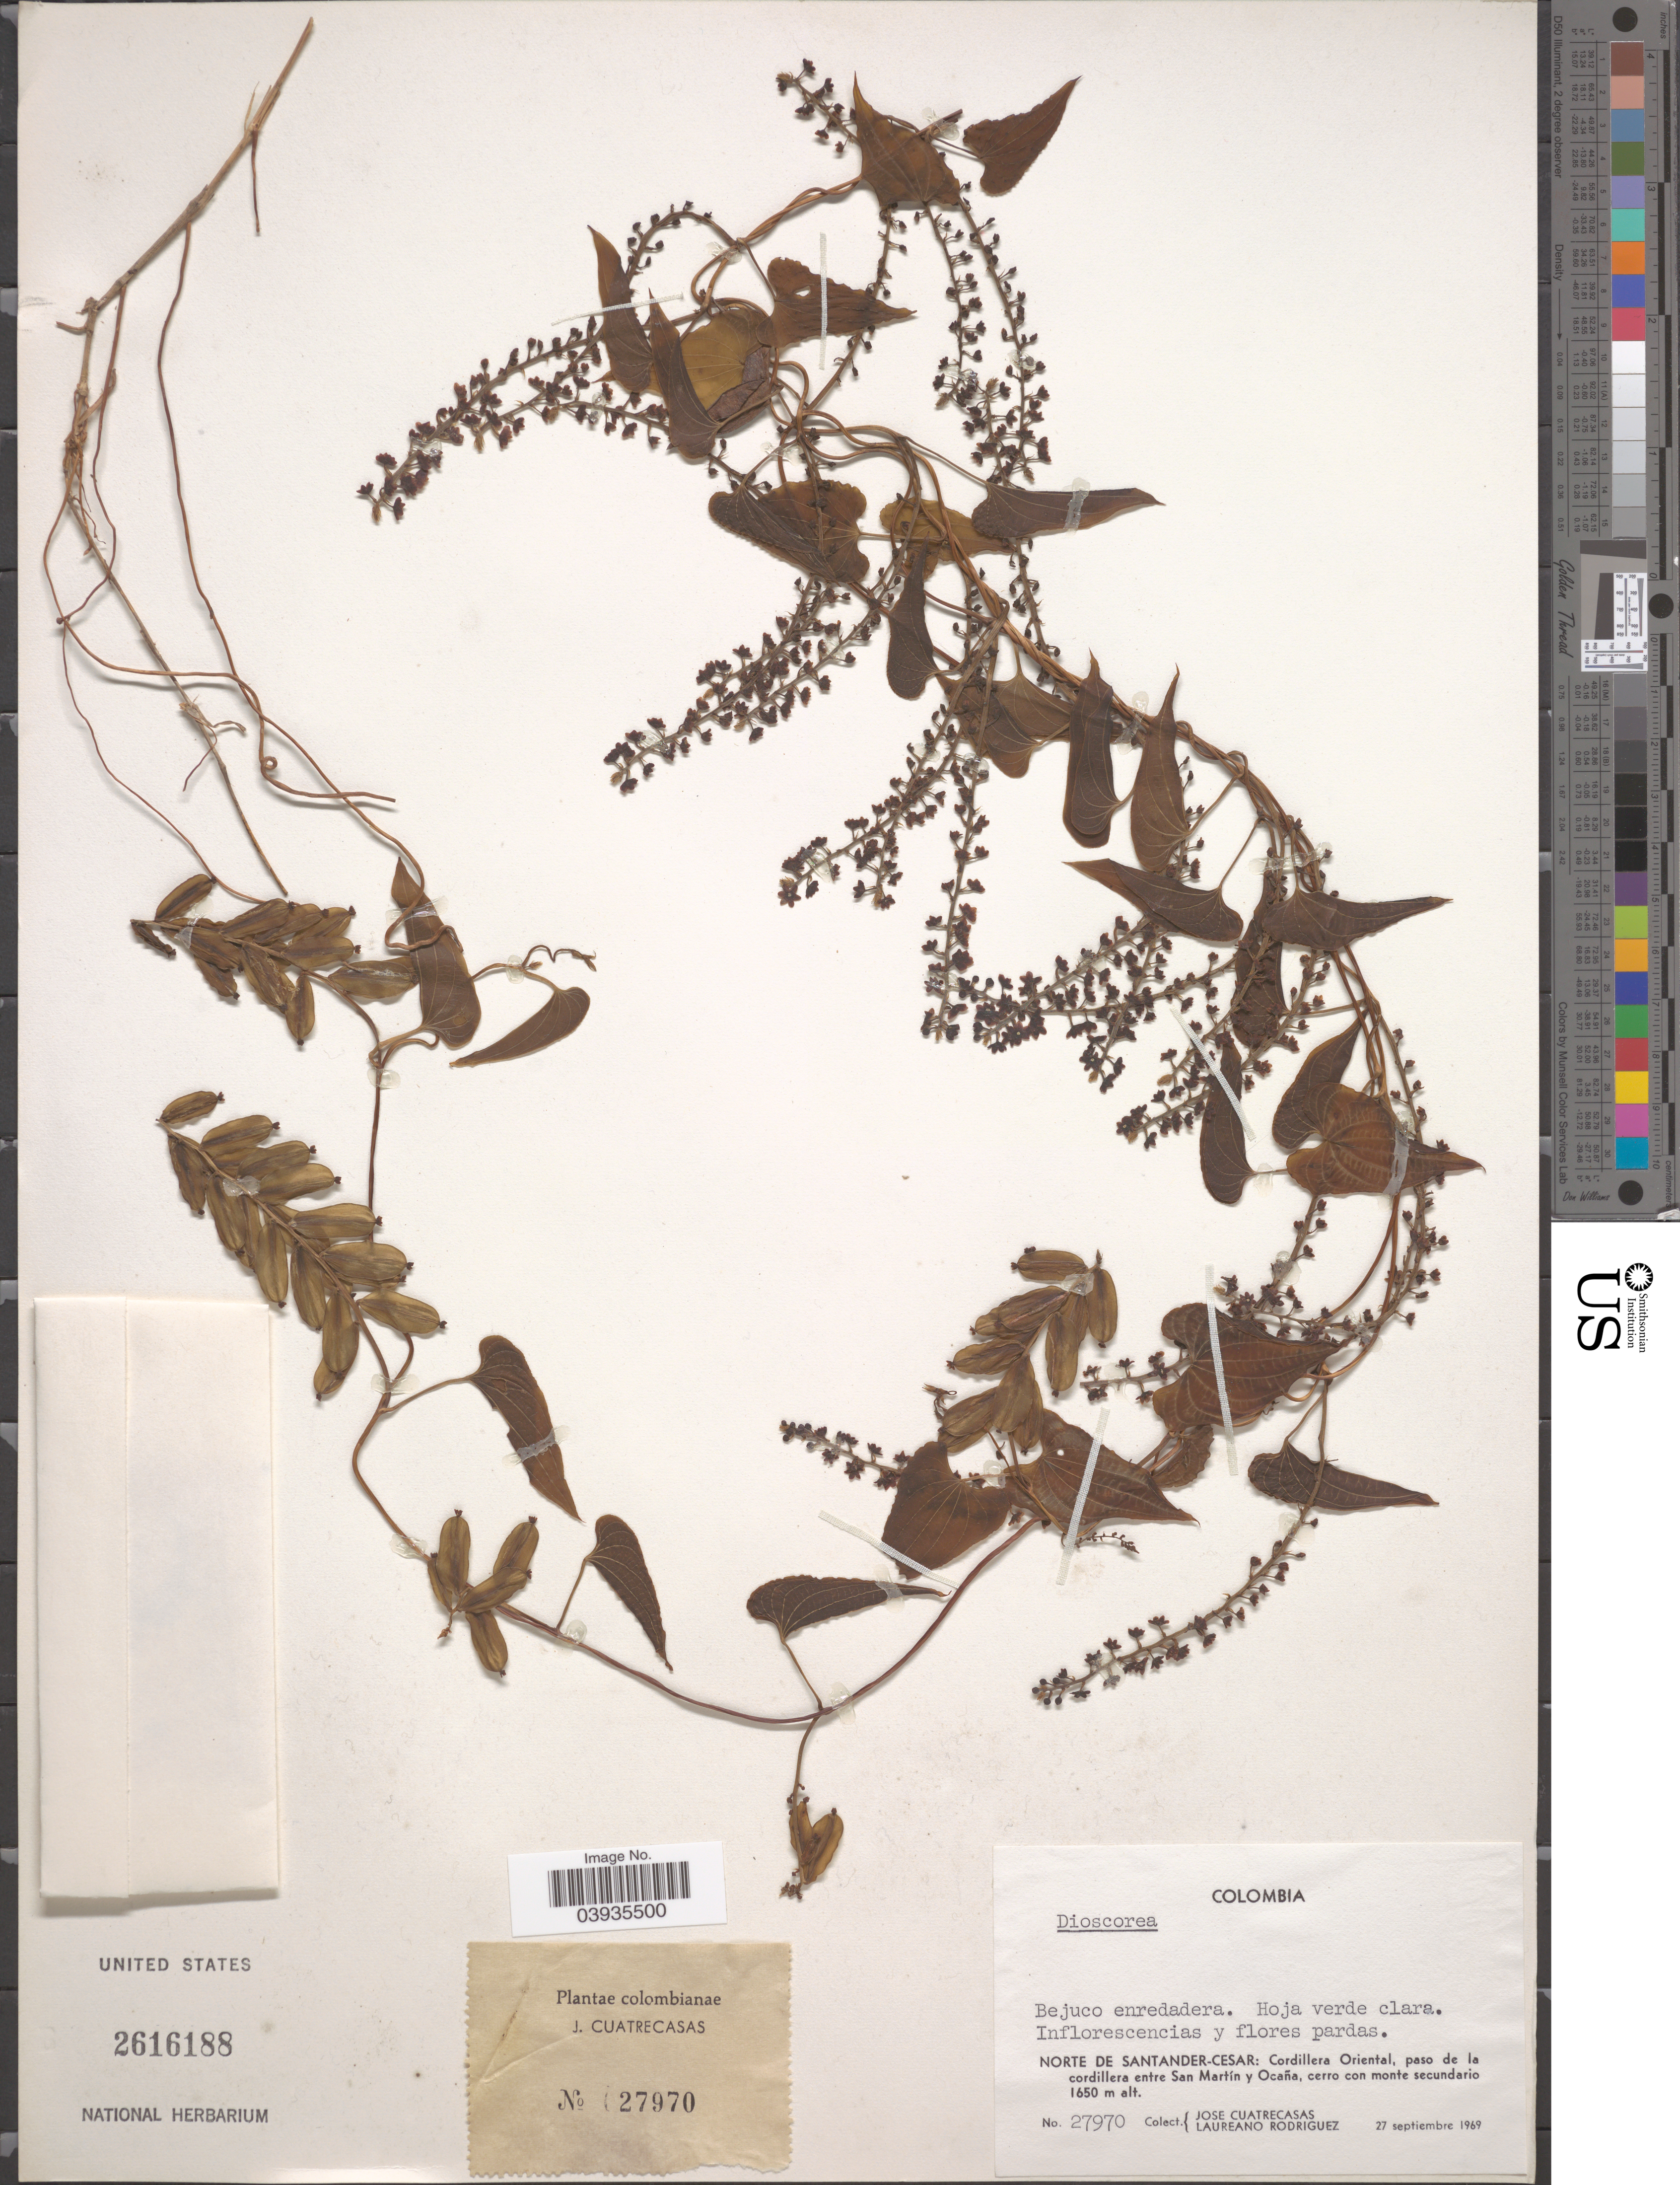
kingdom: Plantae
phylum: Tracheophyta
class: Liliopsida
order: Dioscoreales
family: Dioscoreaceae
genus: Dioscorea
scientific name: Dioscorea sp.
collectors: J. Cuatrecasas & L. Rodriguez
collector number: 27970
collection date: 1969-09-27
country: Colombia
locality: Norte de Santander-Cesar: Cordillera Oriental, paso de la cordillera entre San Martín y Ocaña, cerro con monte secundario.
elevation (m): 1650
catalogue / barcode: US 2616188